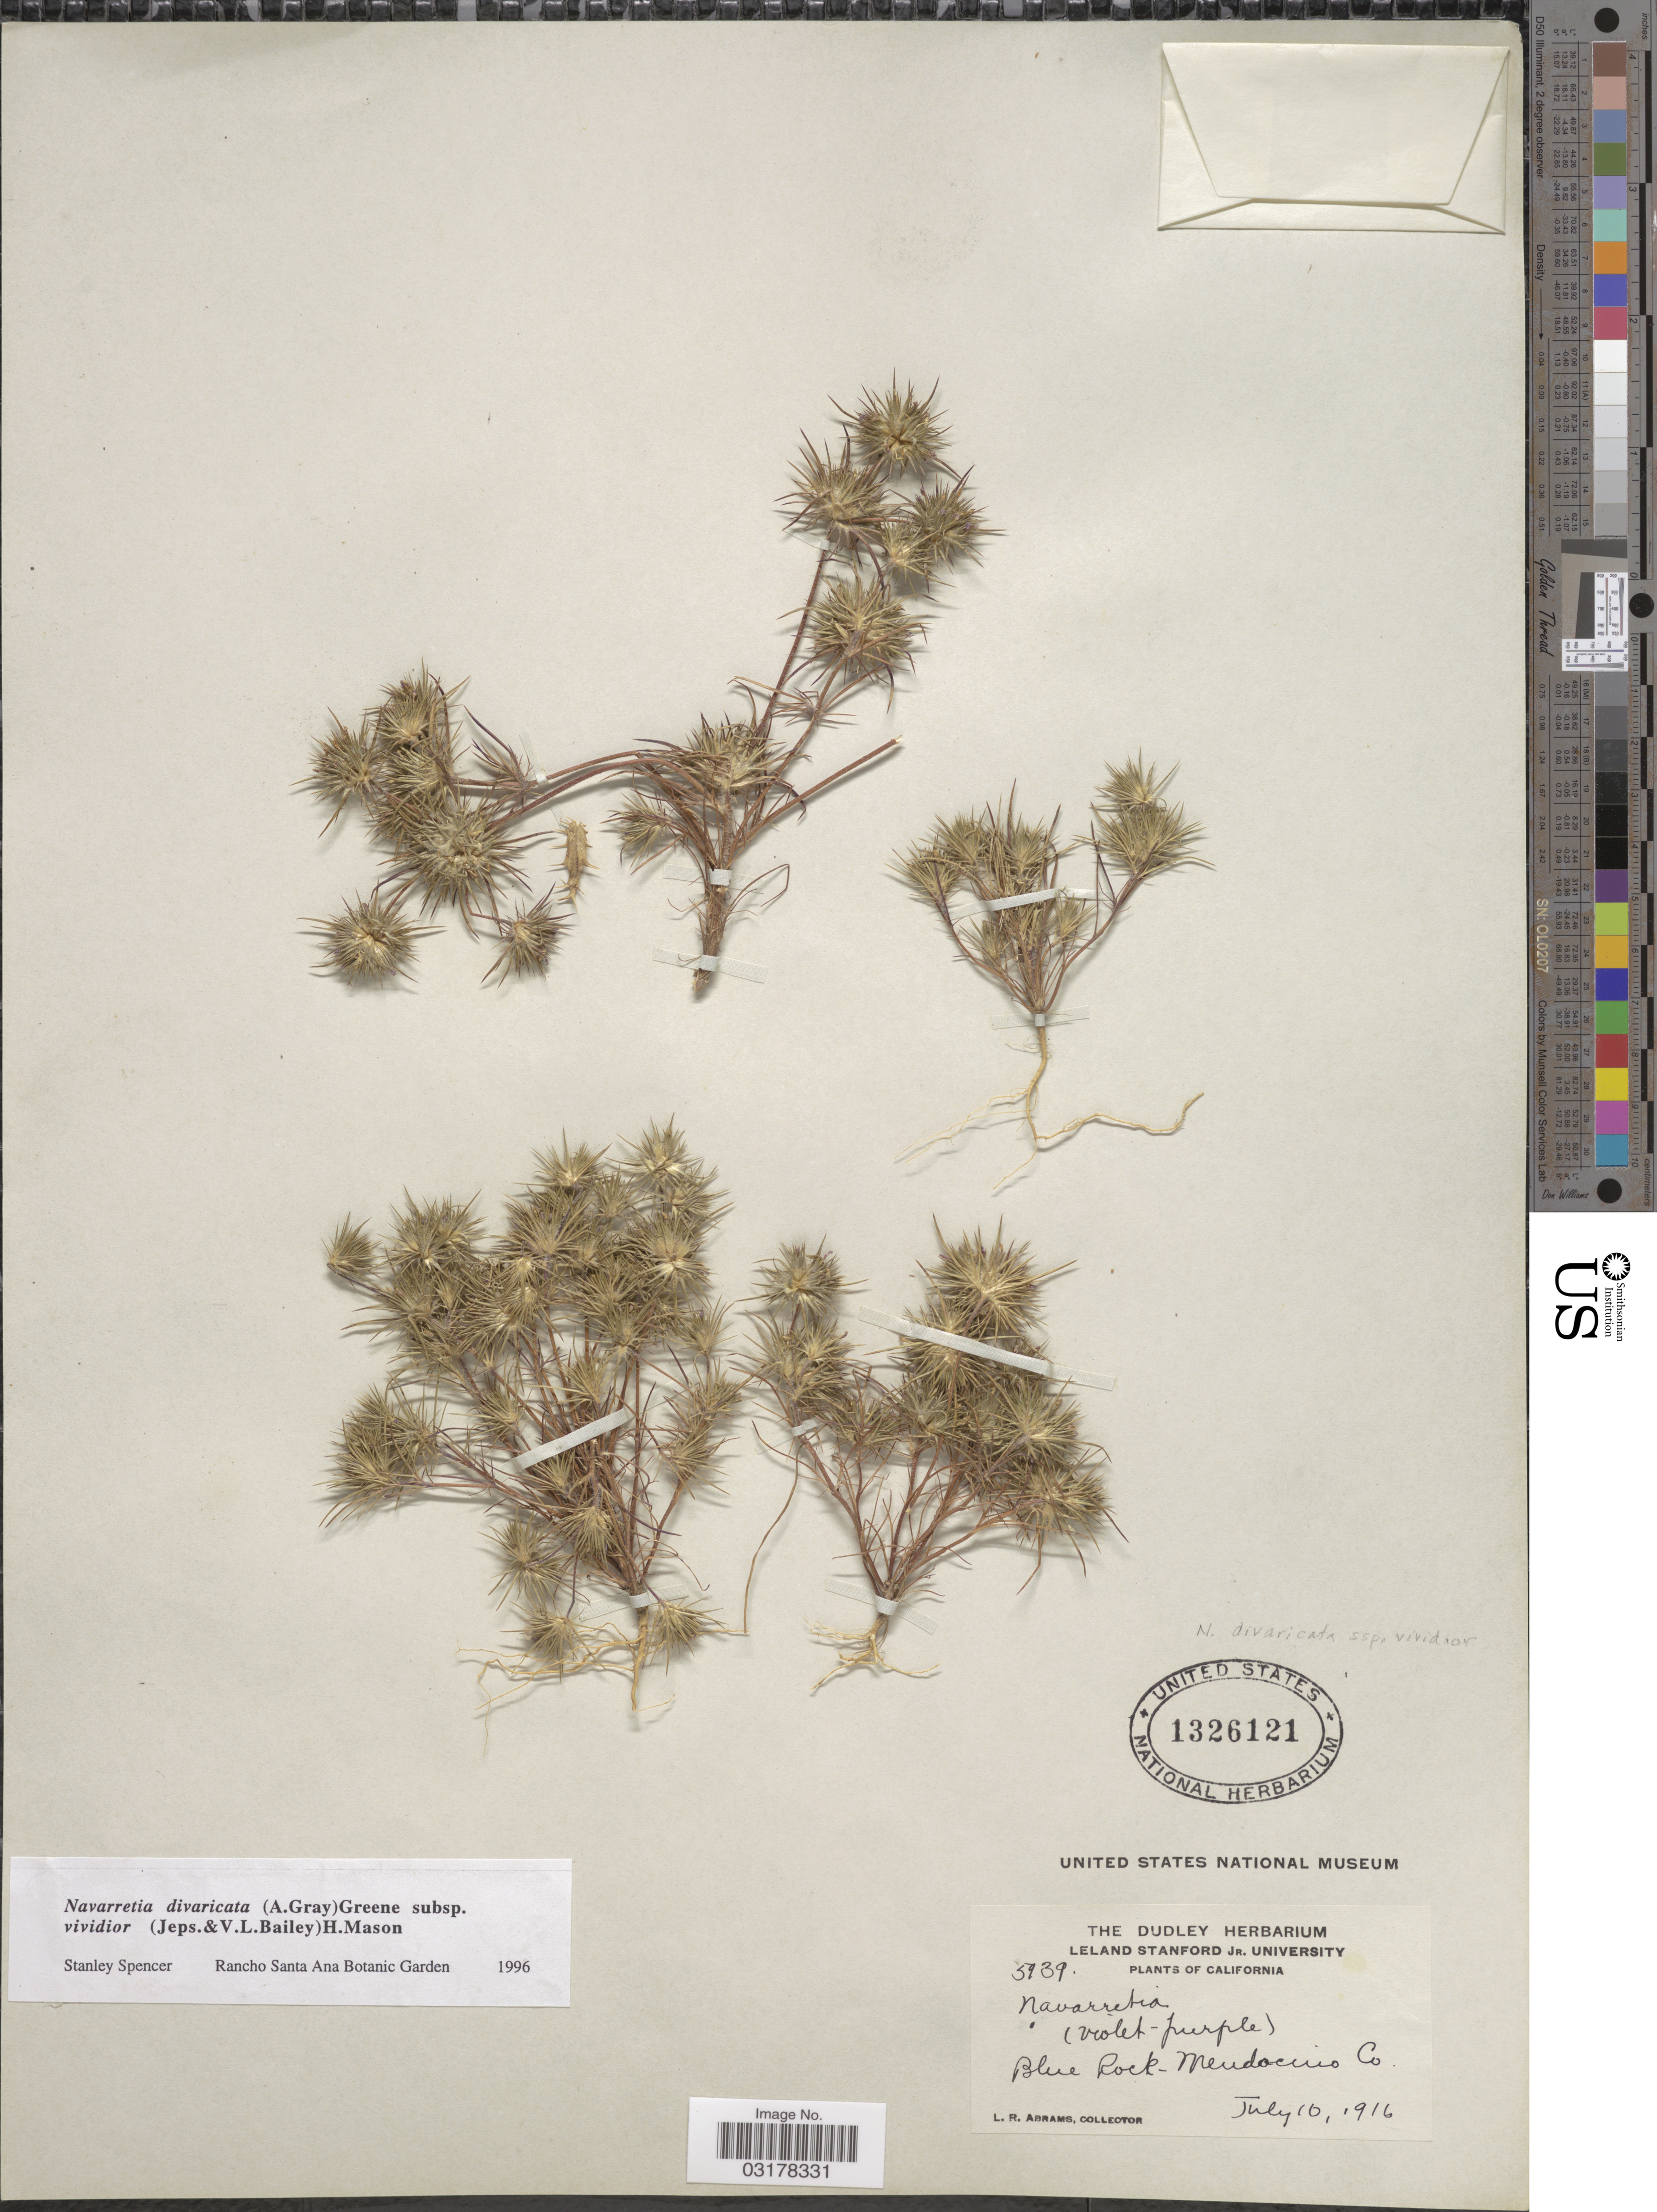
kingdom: Plantae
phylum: Tracheophyta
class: Magnoliopsida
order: Ericales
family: Polemoniaceae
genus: Navarretia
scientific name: Navarretia divaricata subsp. vividior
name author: (Jeps. & V. L. Bailey) H. Mason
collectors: L. Abrams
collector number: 5939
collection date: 1916-07-10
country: United States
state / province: California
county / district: Mendocino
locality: Blue Rock- Mendocino Co.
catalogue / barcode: US 1326121